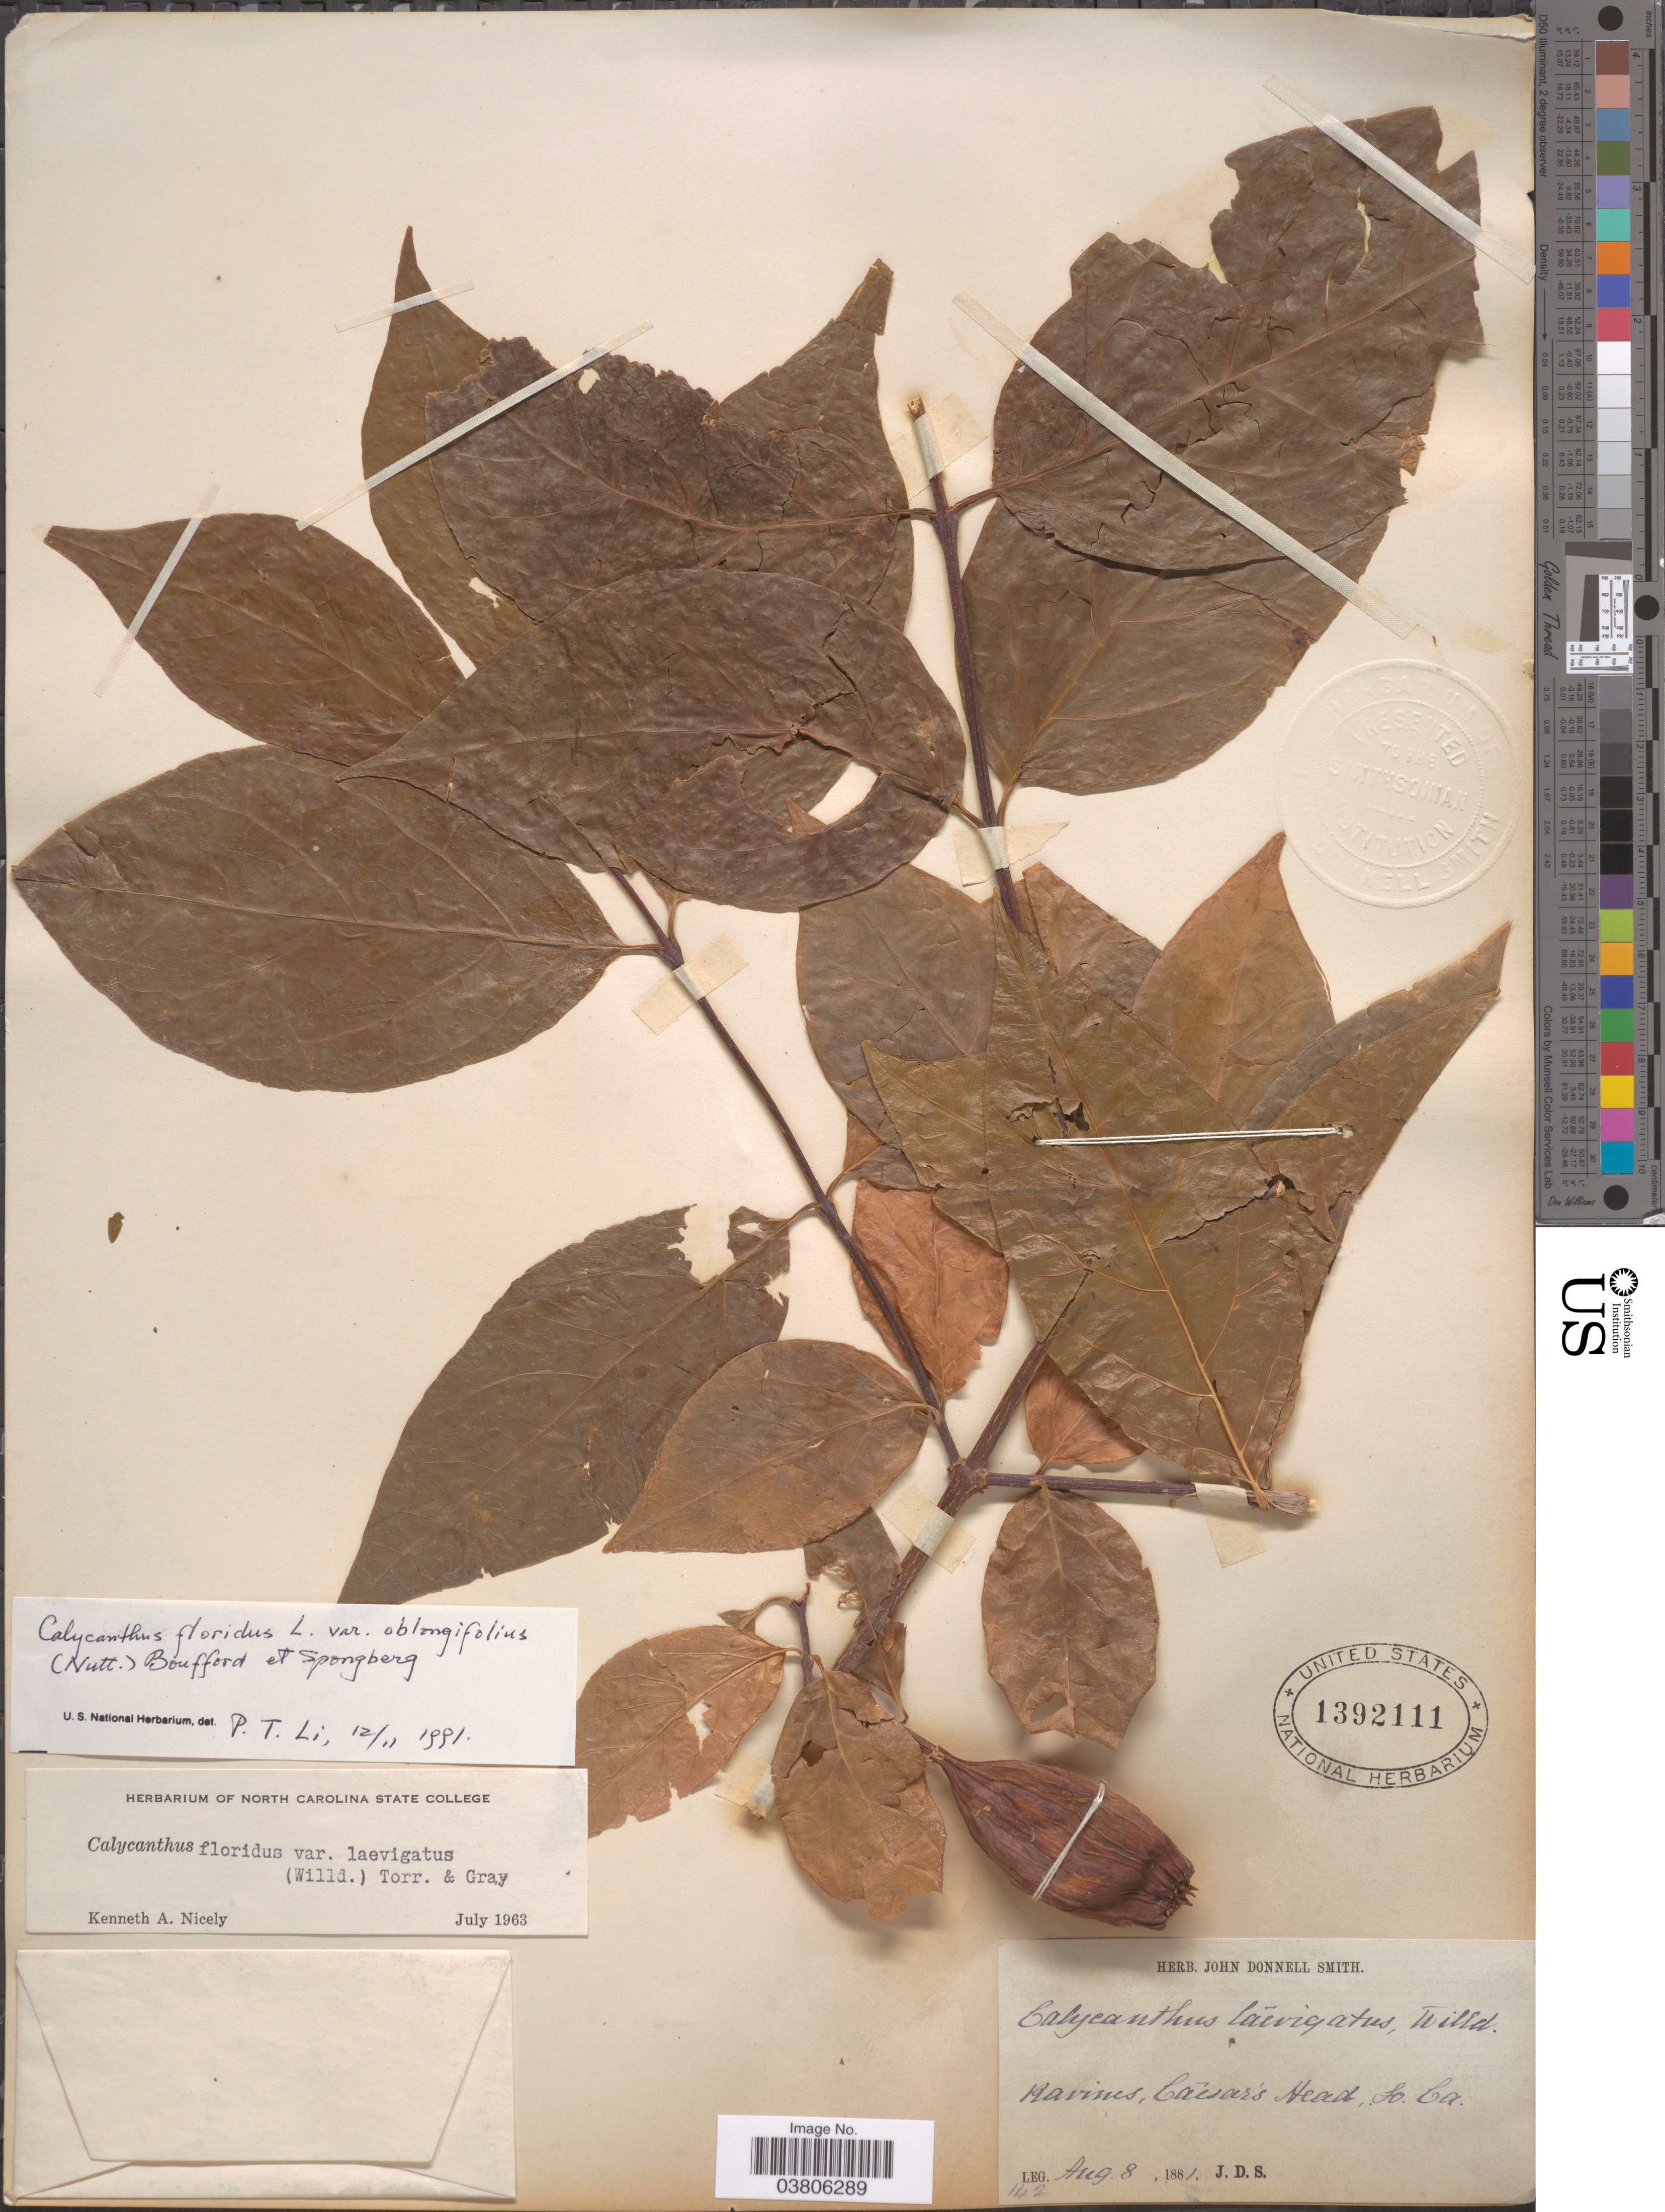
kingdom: Plantae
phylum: Tracheophyta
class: Magnoliopsida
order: Laurales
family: Calycanthaceae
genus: Calycanthus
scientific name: Calycanthus floridus var. laevigatus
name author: (Willd.) Torr. & A. Gray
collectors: J. Donnell Smith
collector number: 142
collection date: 1881-08-08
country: United States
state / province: South Carolina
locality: Ravines, Caésar's Head.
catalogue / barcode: US 1392111